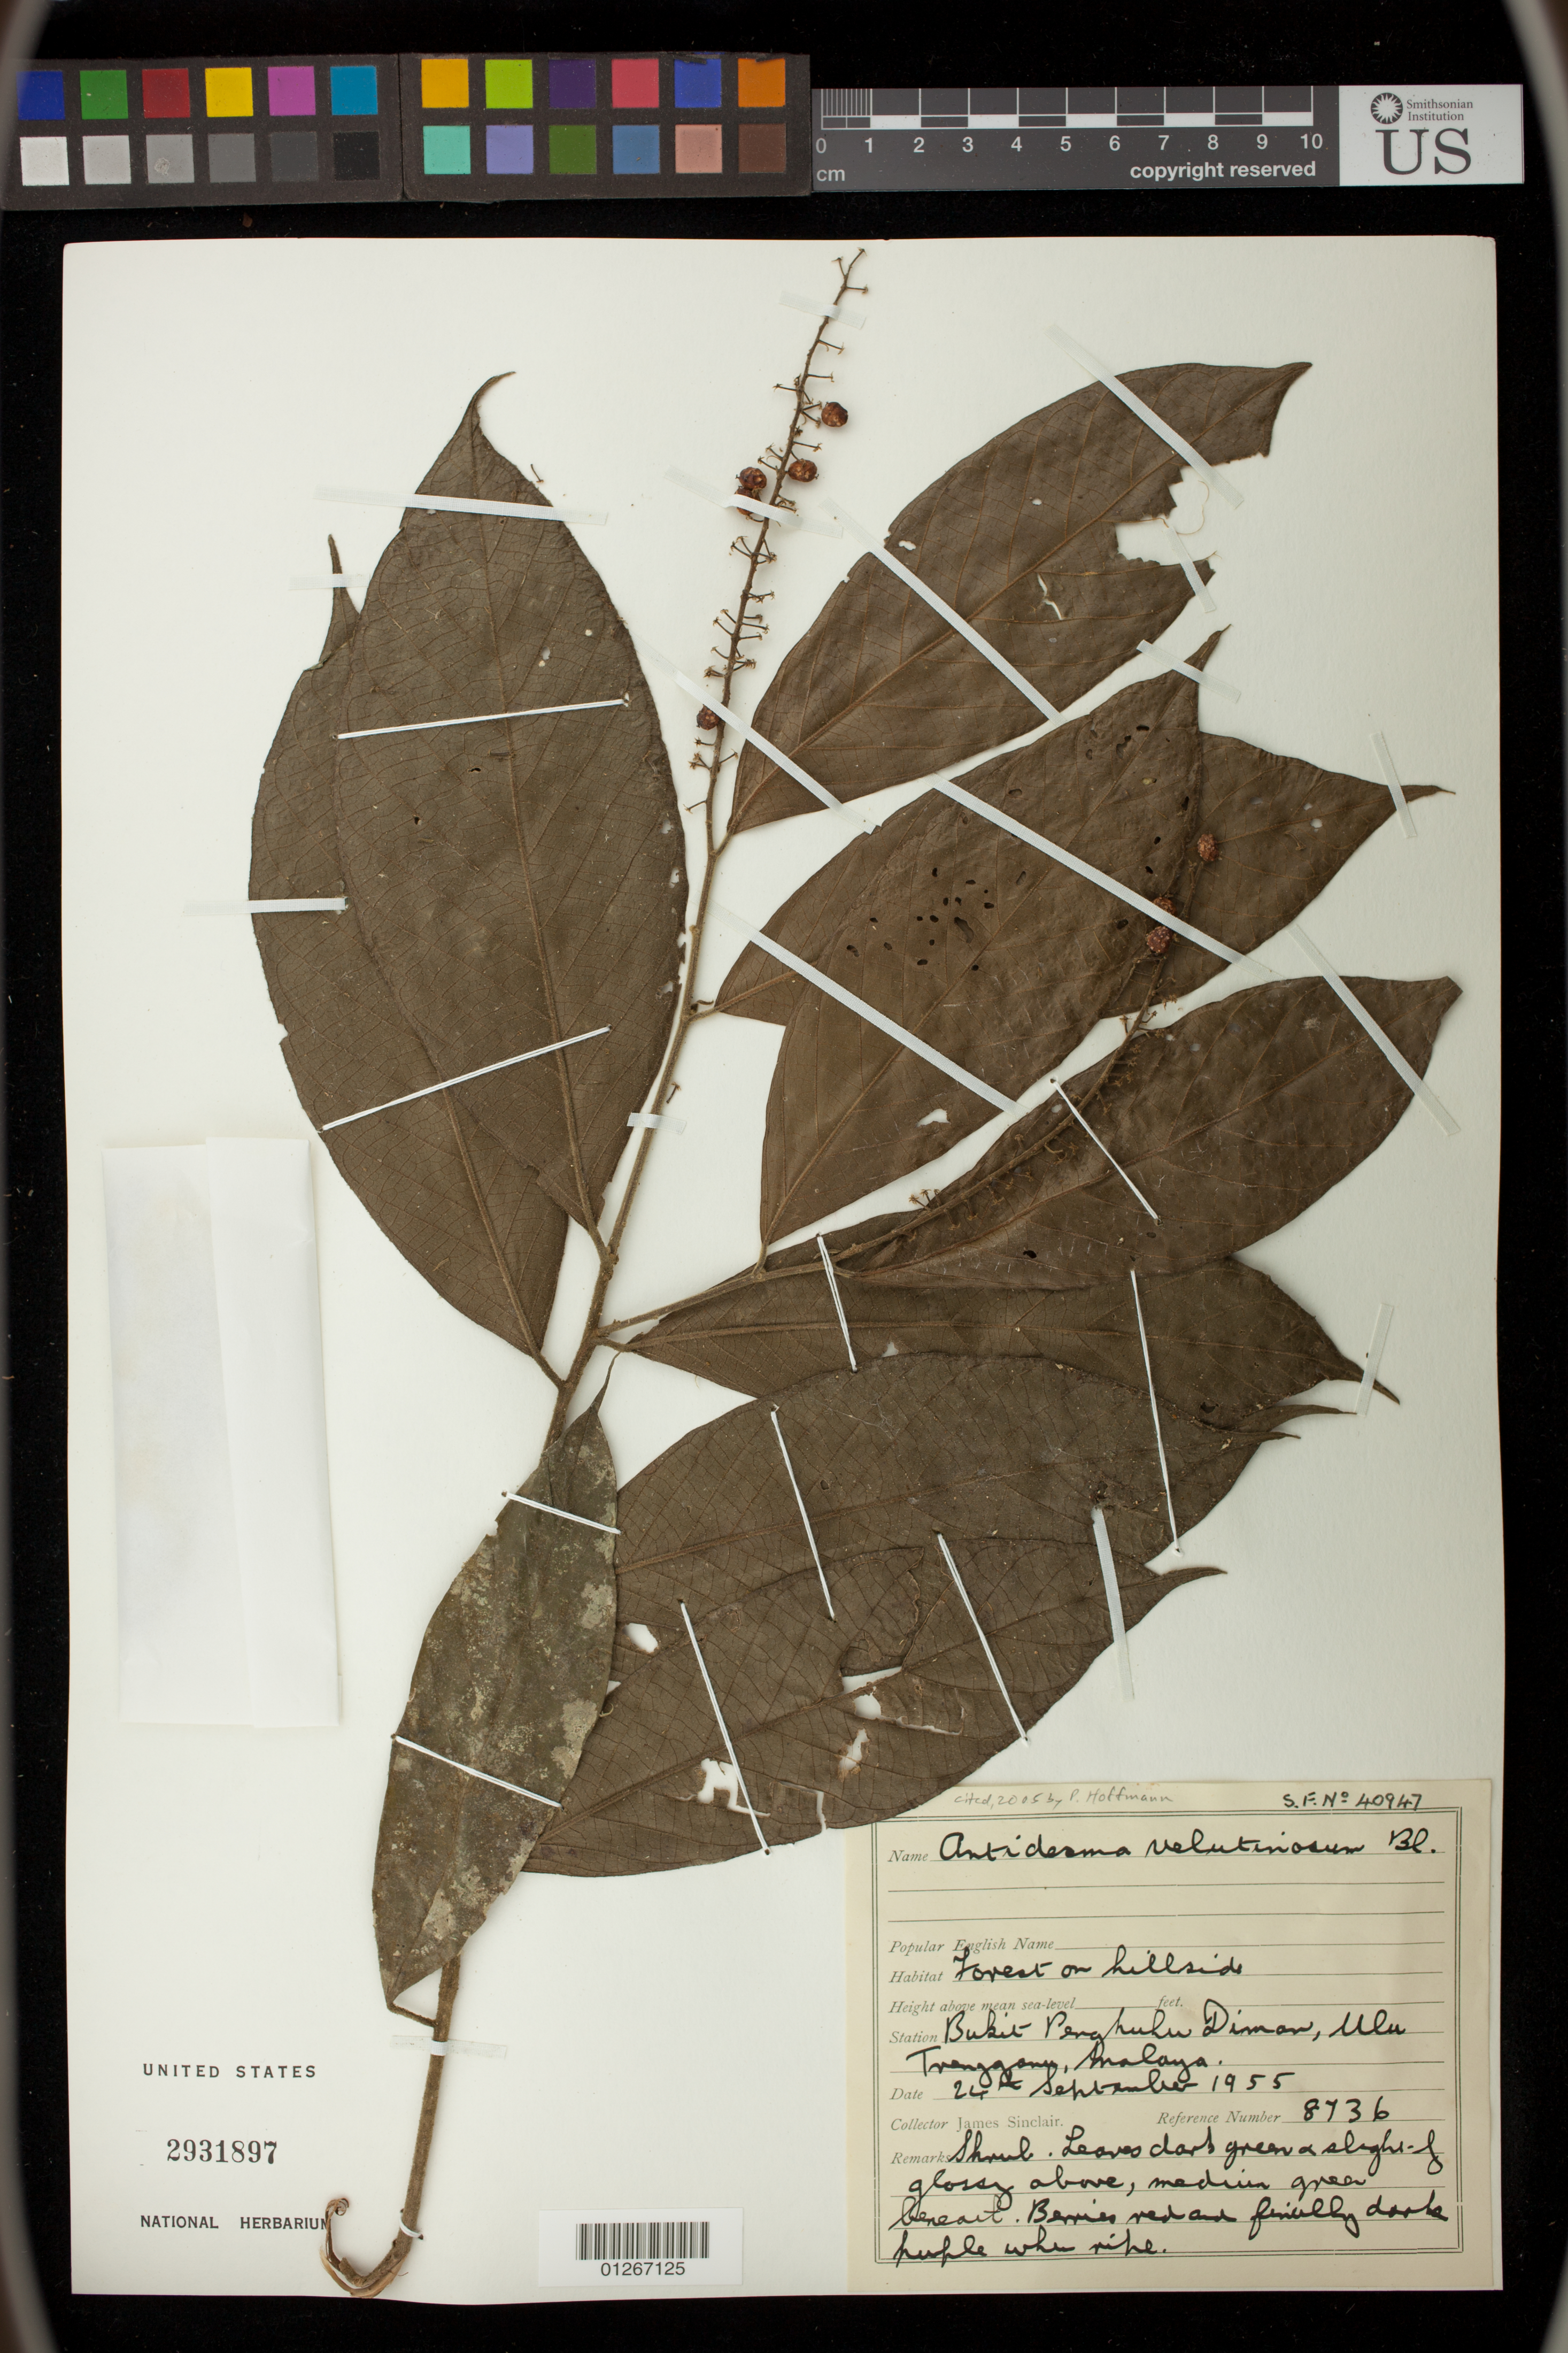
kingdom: Plantae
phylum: Tracheophyta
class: Magnoliopsida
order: Malpighiales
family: Phyllanthaceae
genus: Antidesma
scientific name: Antidesma velutinosum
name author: Miq.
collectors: J. Sinclair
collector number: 8736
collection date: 1955-09-24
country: Malaysia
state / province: Terengganu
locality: Bukit Penghulu Diman, Ulu Terengganu, Malaya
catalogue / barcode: US 2931897